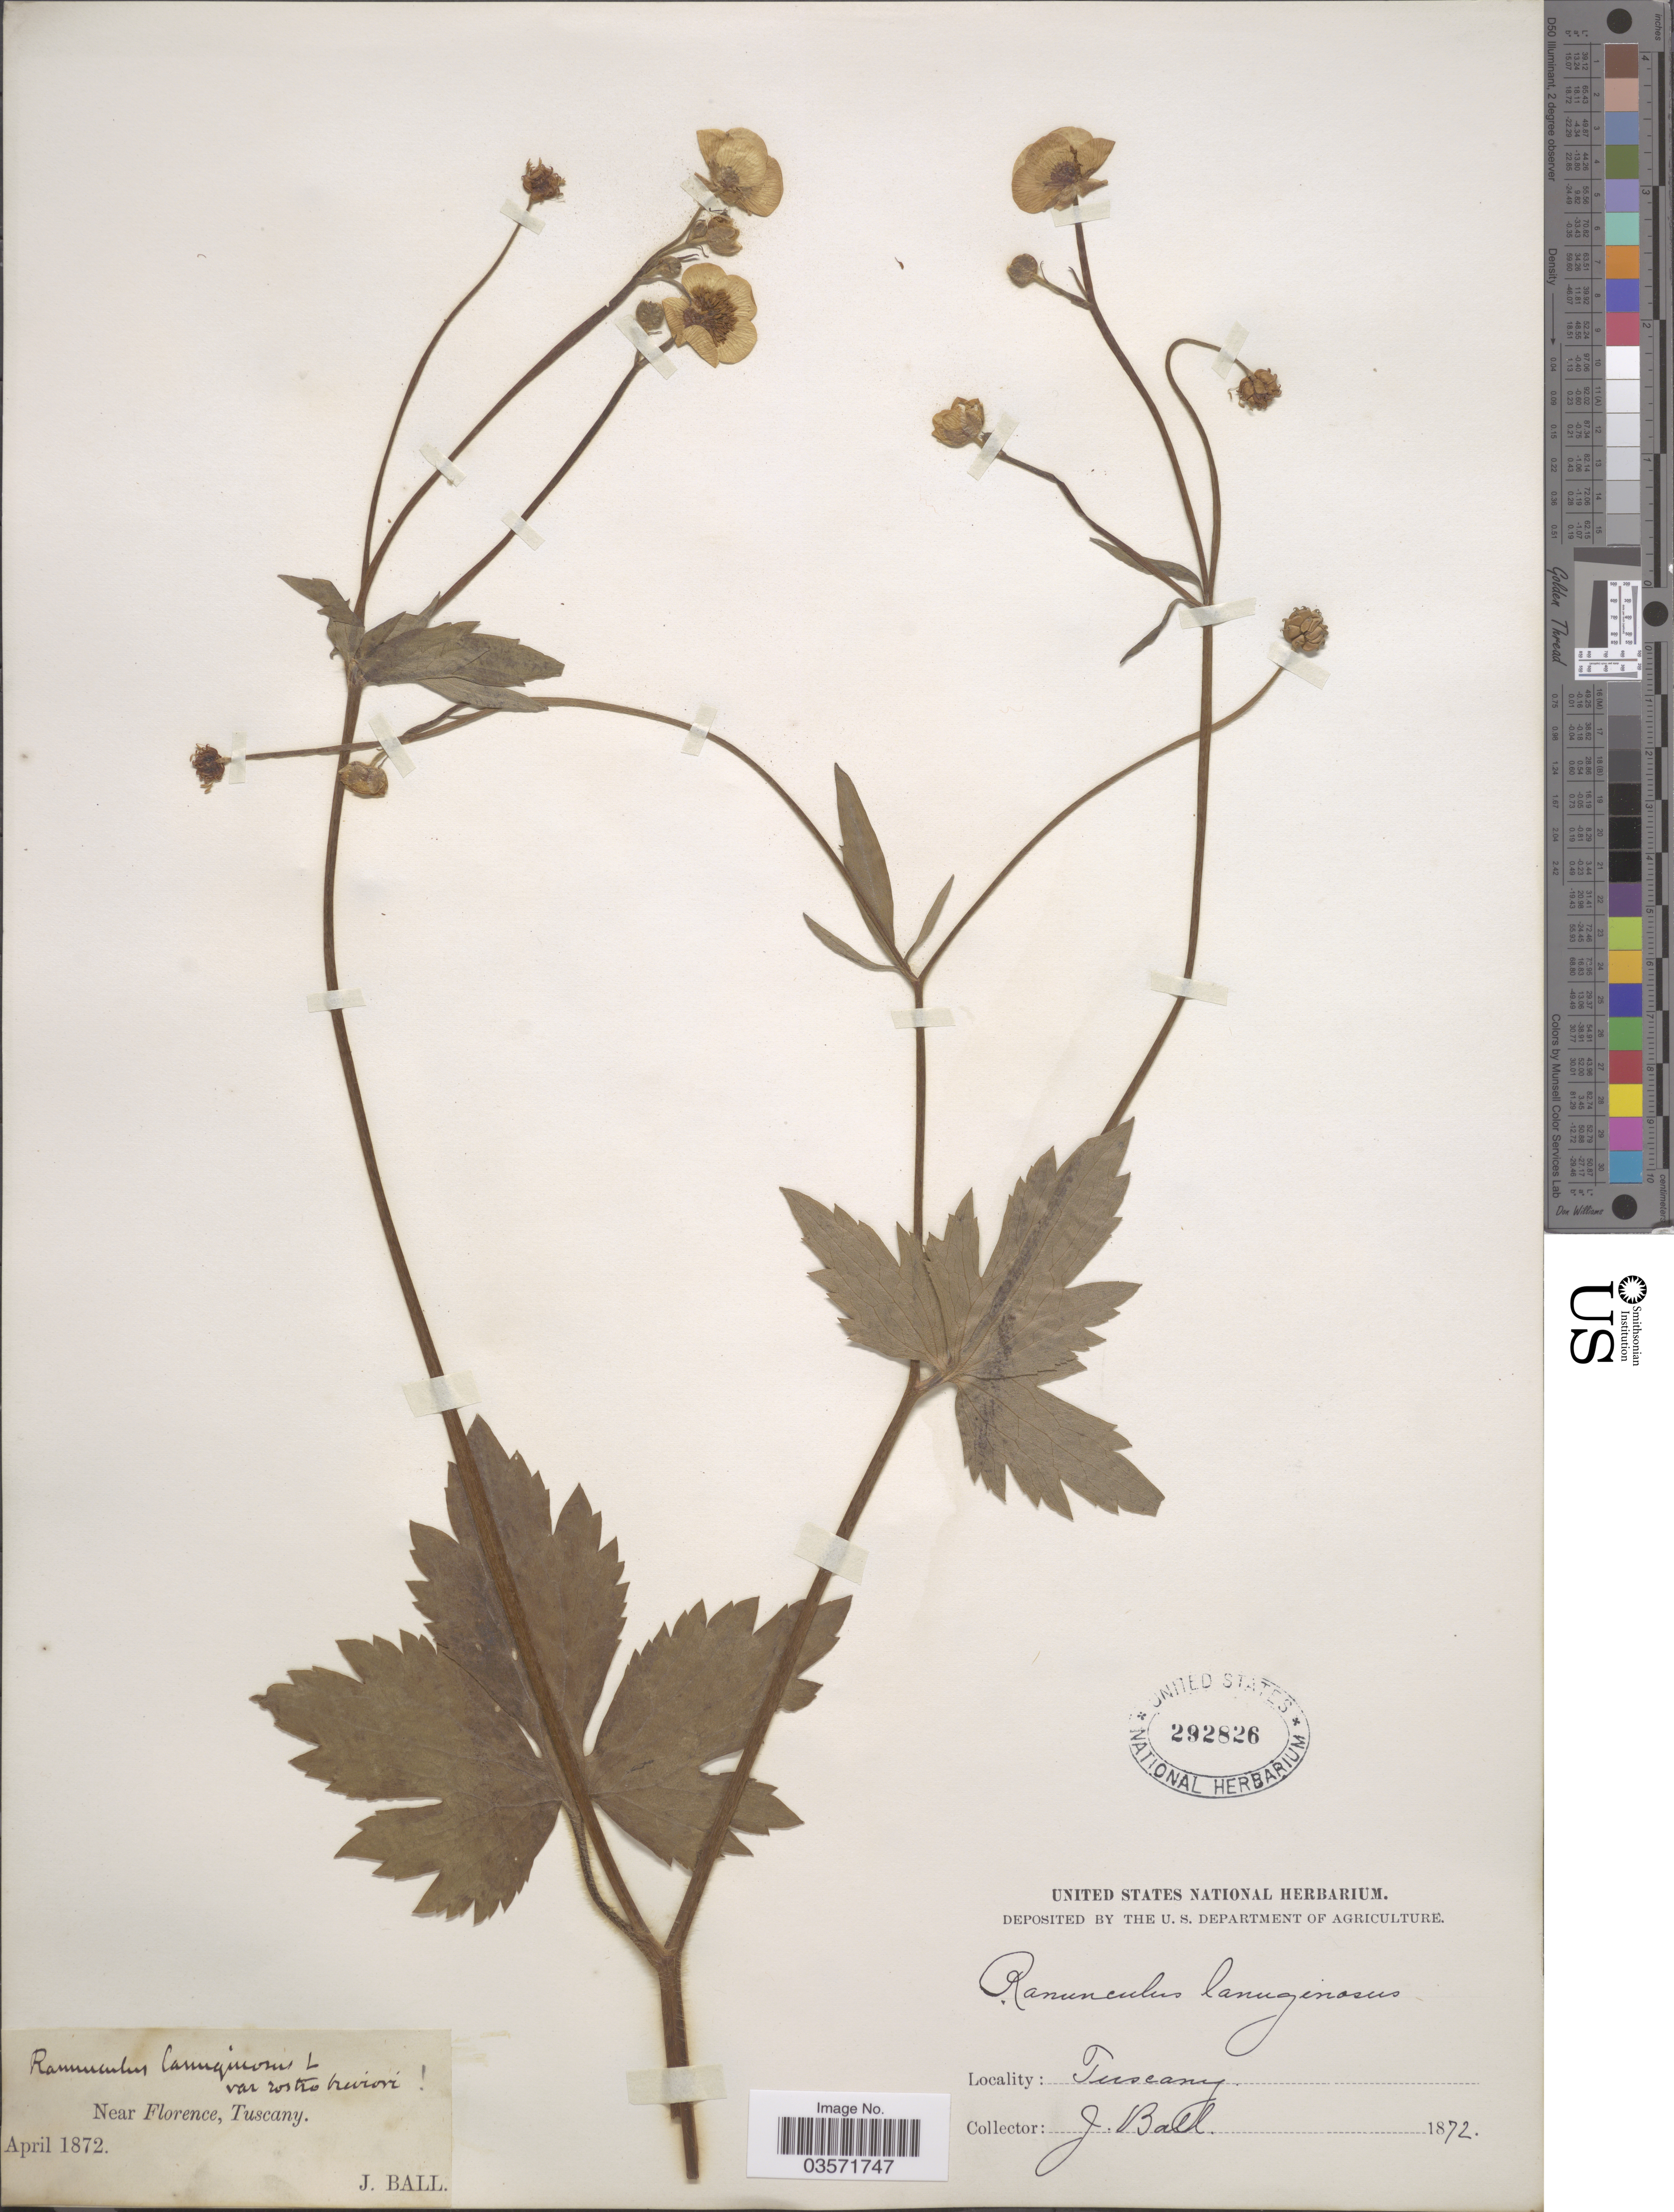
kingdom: Plantae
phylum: Tracheophyta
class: Magnoliopsida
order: Ranunculales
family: Ranunculaceae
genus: Ranunculus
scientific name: Ranunculus lanuginosus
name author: L.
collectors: J. Ball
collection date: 1872-04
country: Italy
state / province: Tuscany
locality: Near Florence.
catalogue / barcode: US 292826